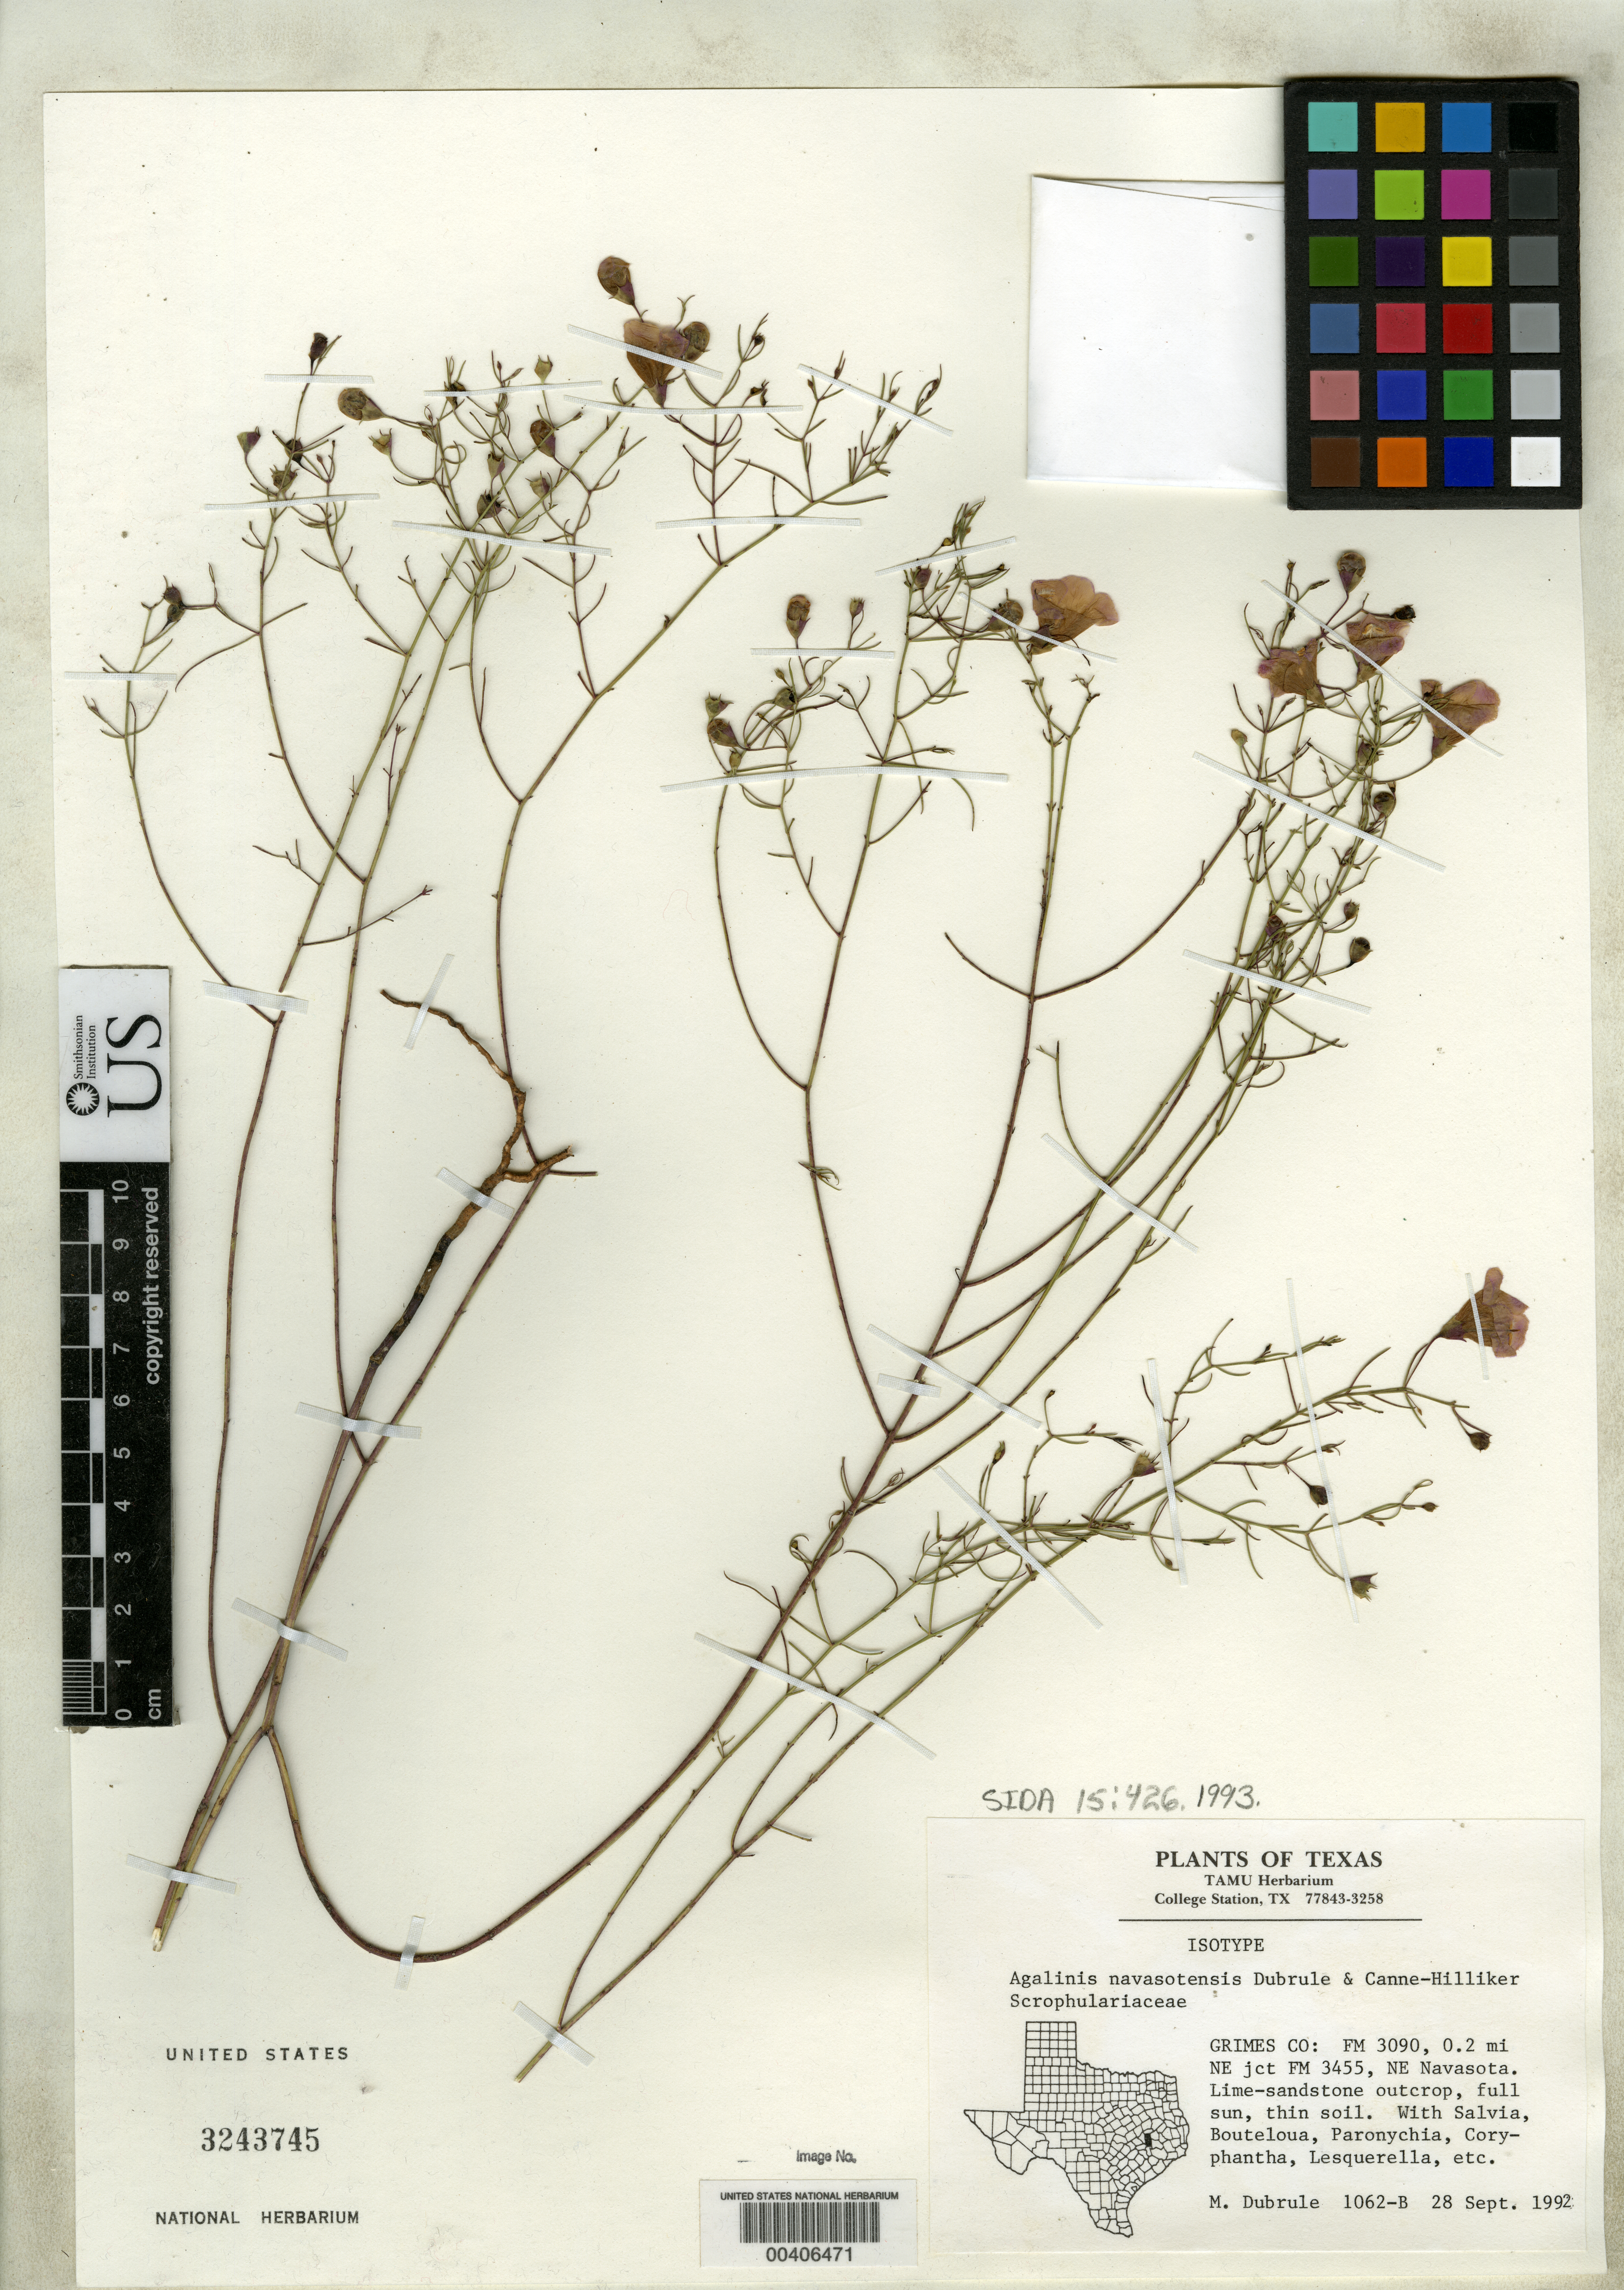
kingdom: Plantae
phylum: Tracheophyta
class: Magnoliopsida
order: Lamiales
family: Orobanchaceae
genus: Agalinis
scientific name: Agalinis navasotensis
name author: Dubrule & Canne-Hill.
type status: Isotype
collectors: M. Dubrule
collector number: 1062-b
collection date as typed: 28 Sep 1992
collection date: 1992-09-28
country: United States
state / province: Texas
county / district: Grimes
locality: Fm 3090, 0.2 mi NE jct. fm. 3455, NE Navasota.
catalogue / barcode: US 3243745